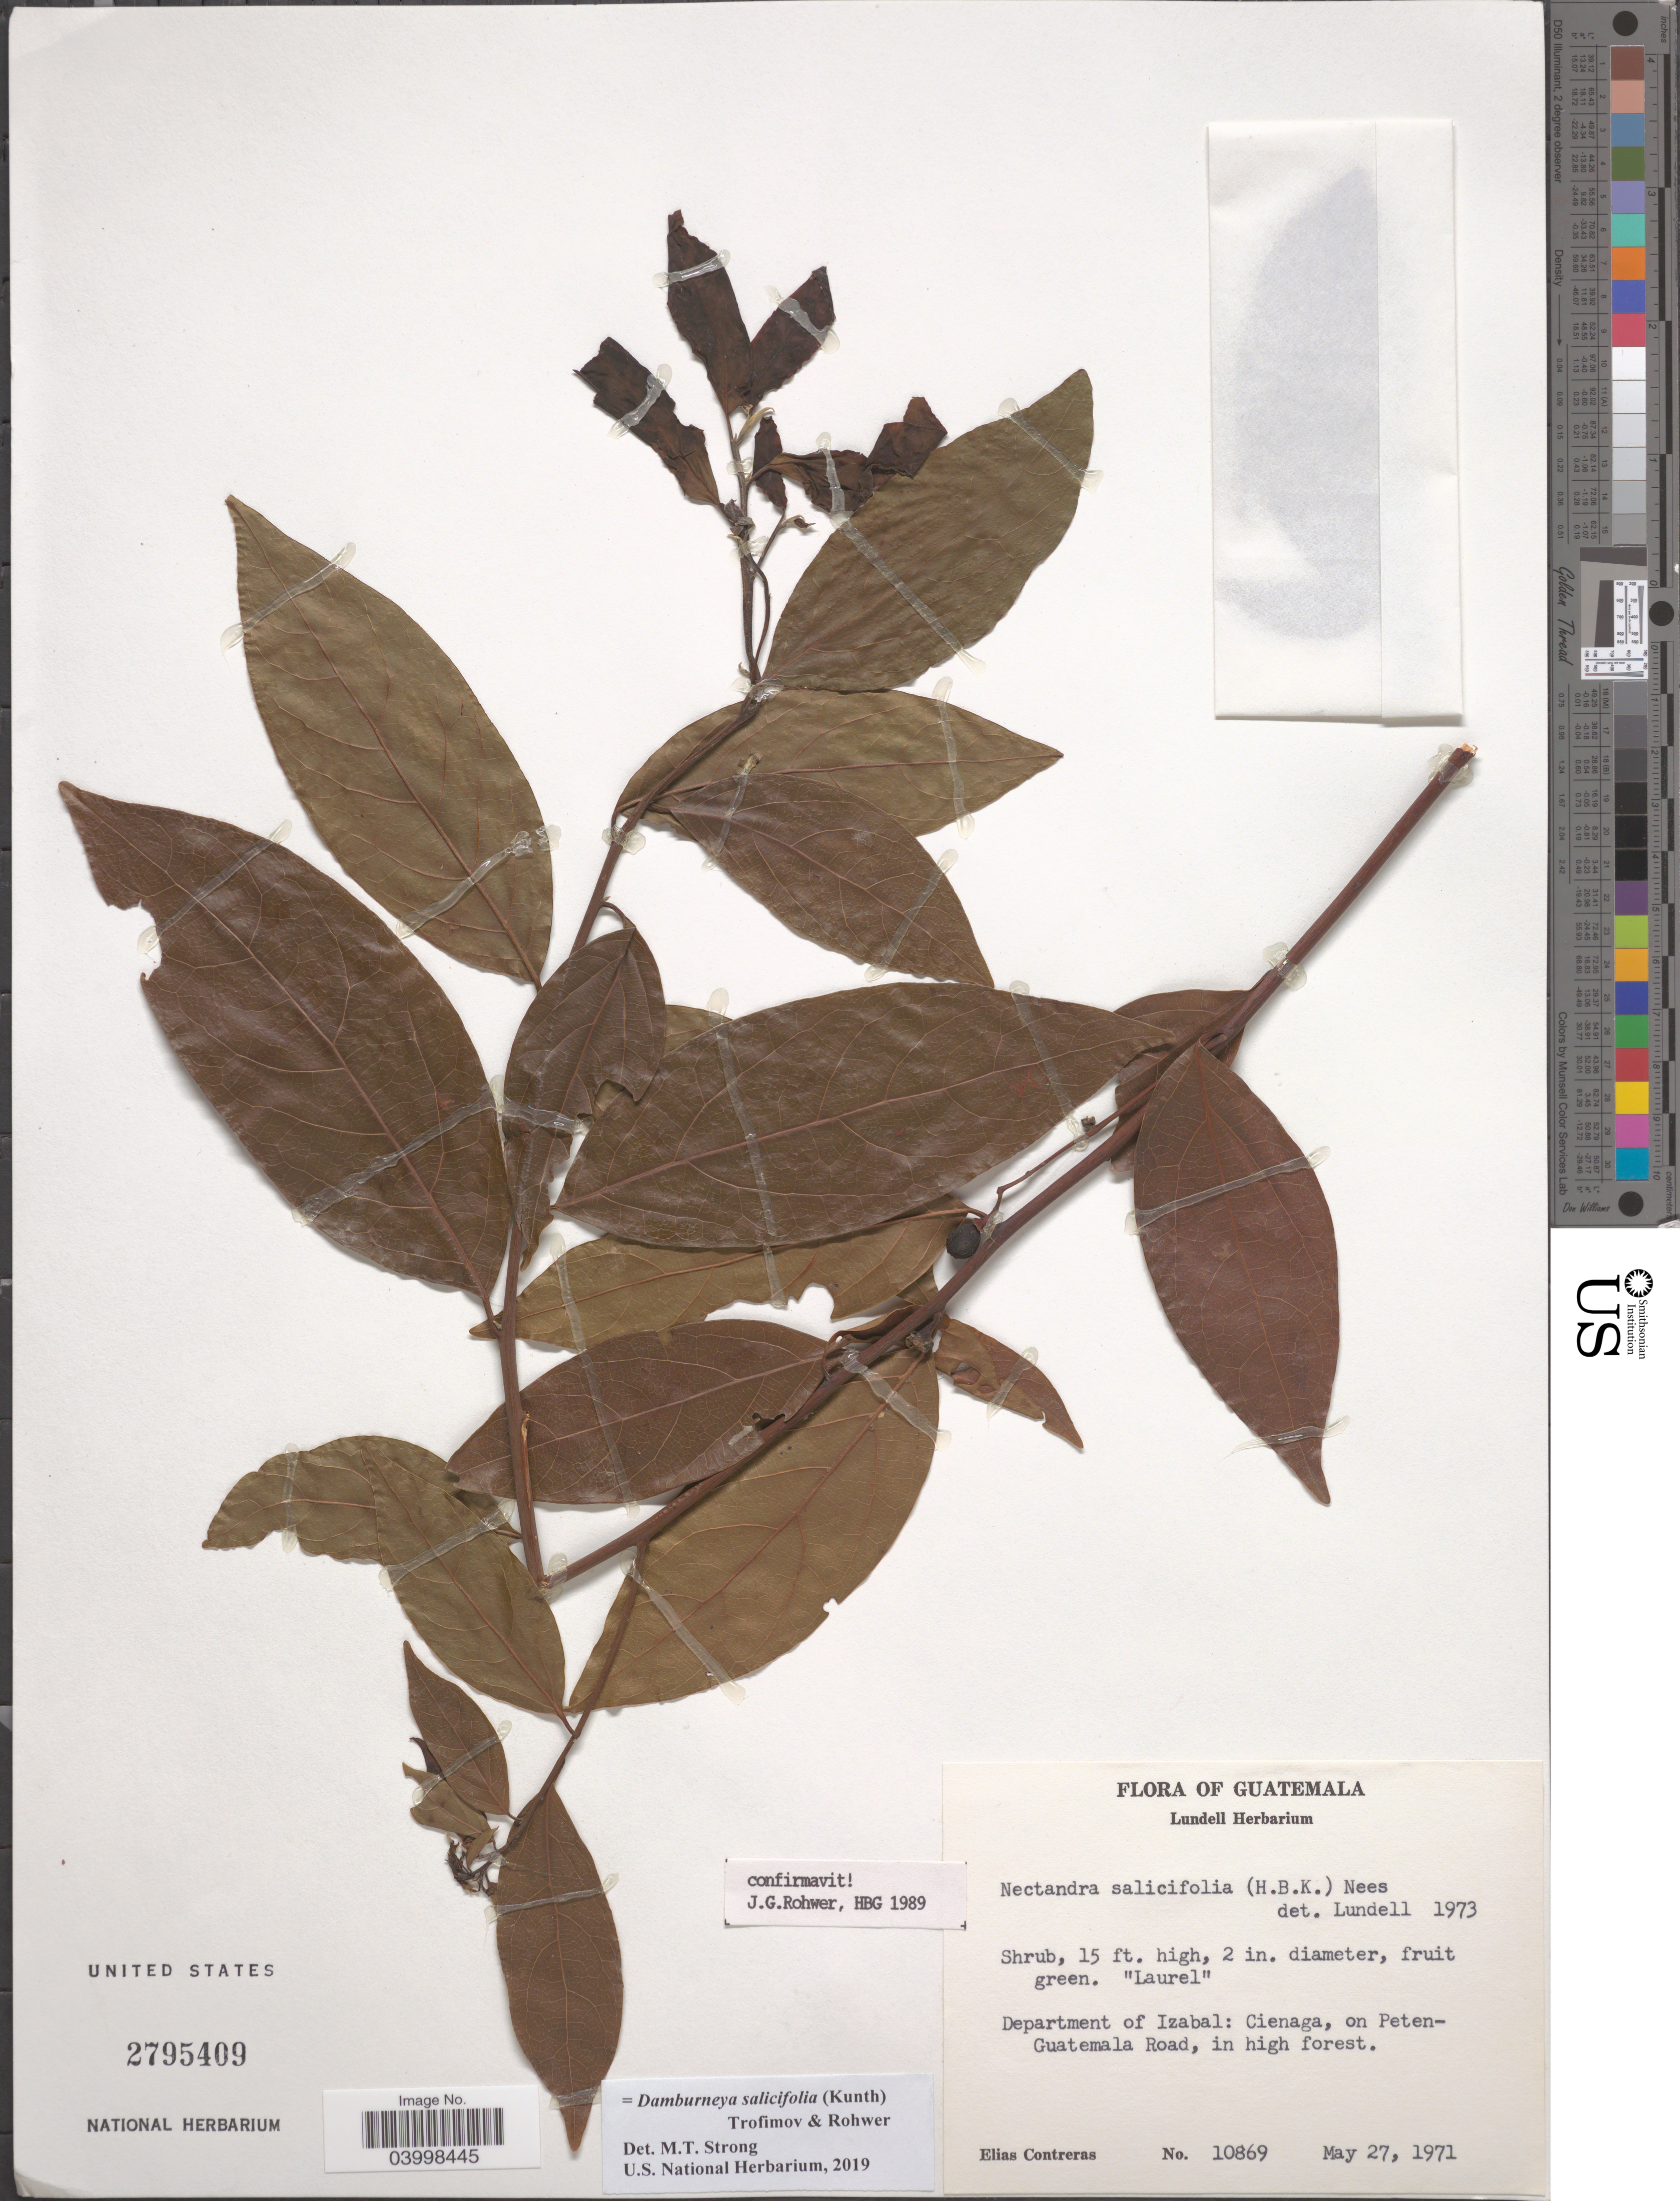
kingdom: Plantae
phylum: Tracheophyta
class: Magnoliopsida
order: Laurales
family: Lauraceae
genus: Damburneya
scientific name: Damburneya salicifolia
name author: (Kunth) Trofimov & Rohwer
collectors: E. Contreras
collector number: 10869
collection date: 1971-05-27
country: Guatemala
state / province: Izabal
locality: Department of Izabal: Cienaga, on Peten-Guatemala Road.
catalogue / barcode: US 2795409